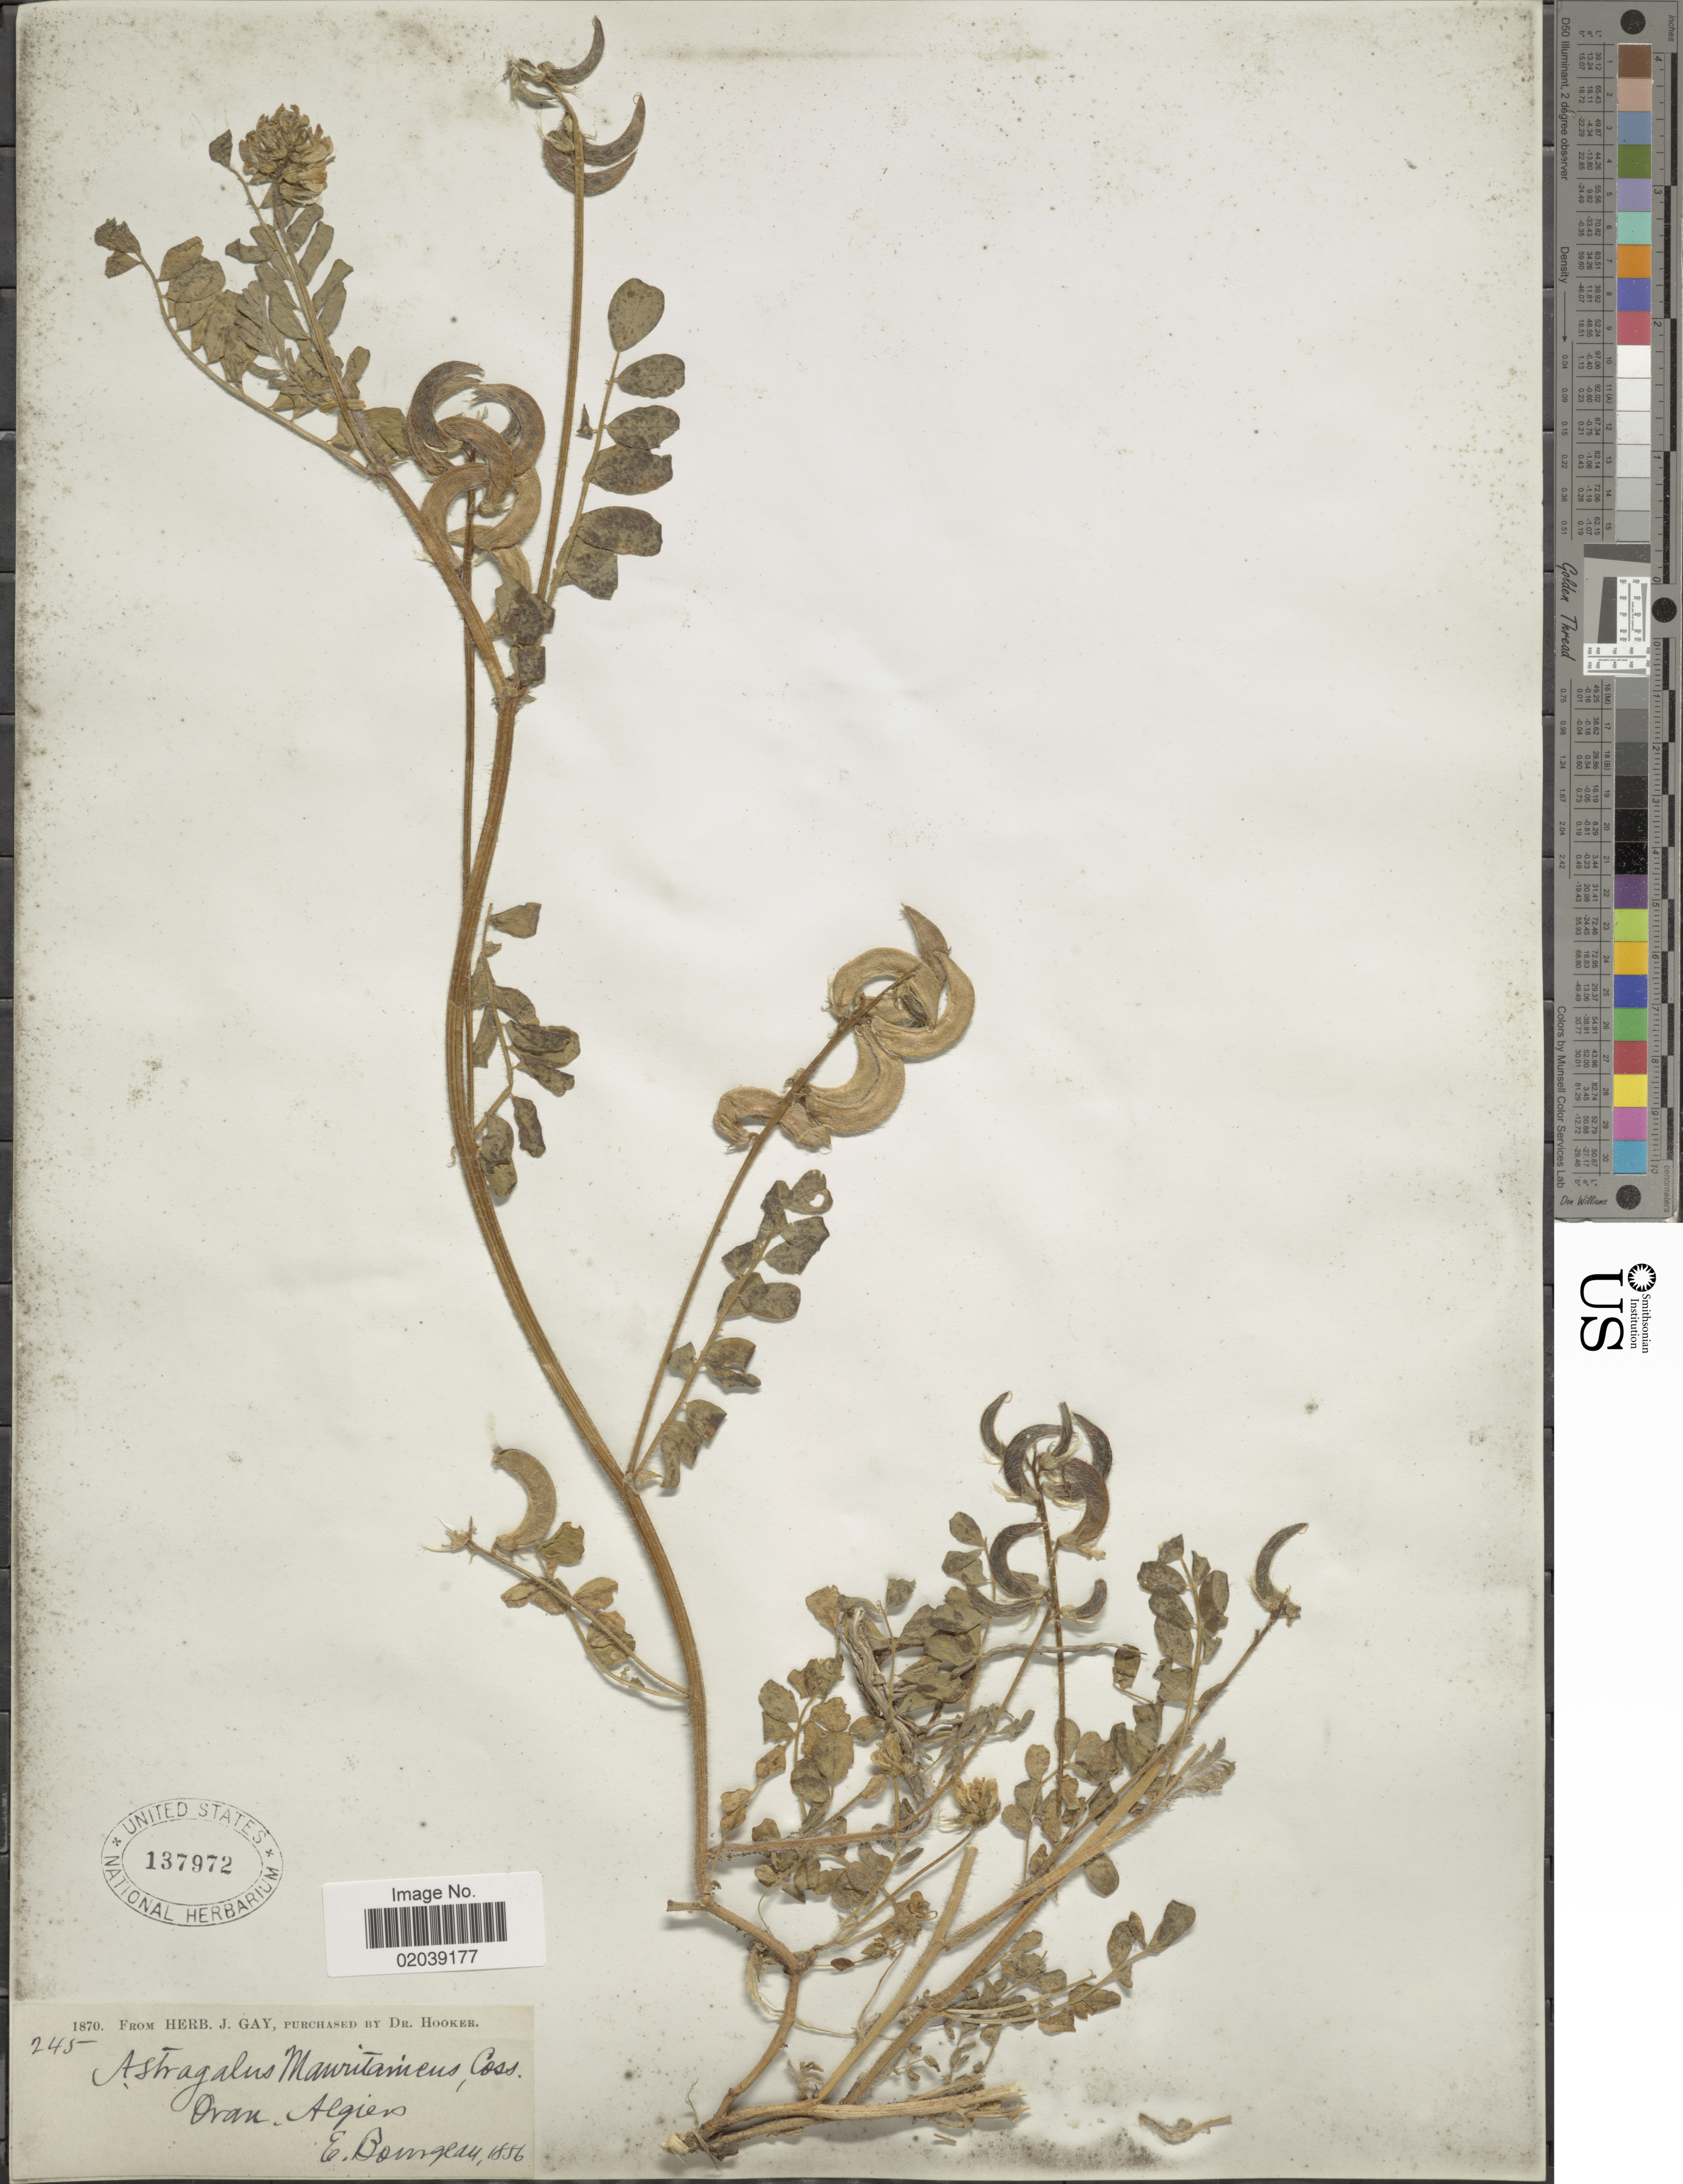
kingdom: Plantae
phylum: Tracheophyta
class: Magnoliopsida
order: Fabales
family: Fabaceae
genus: Astragalus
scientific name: Astragalus mauritanicus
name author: Steven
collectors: E. Bourgeau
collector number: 245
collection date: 1856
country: Algeria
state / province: Oran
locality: Oran, Algiera.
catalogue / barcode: US 137972